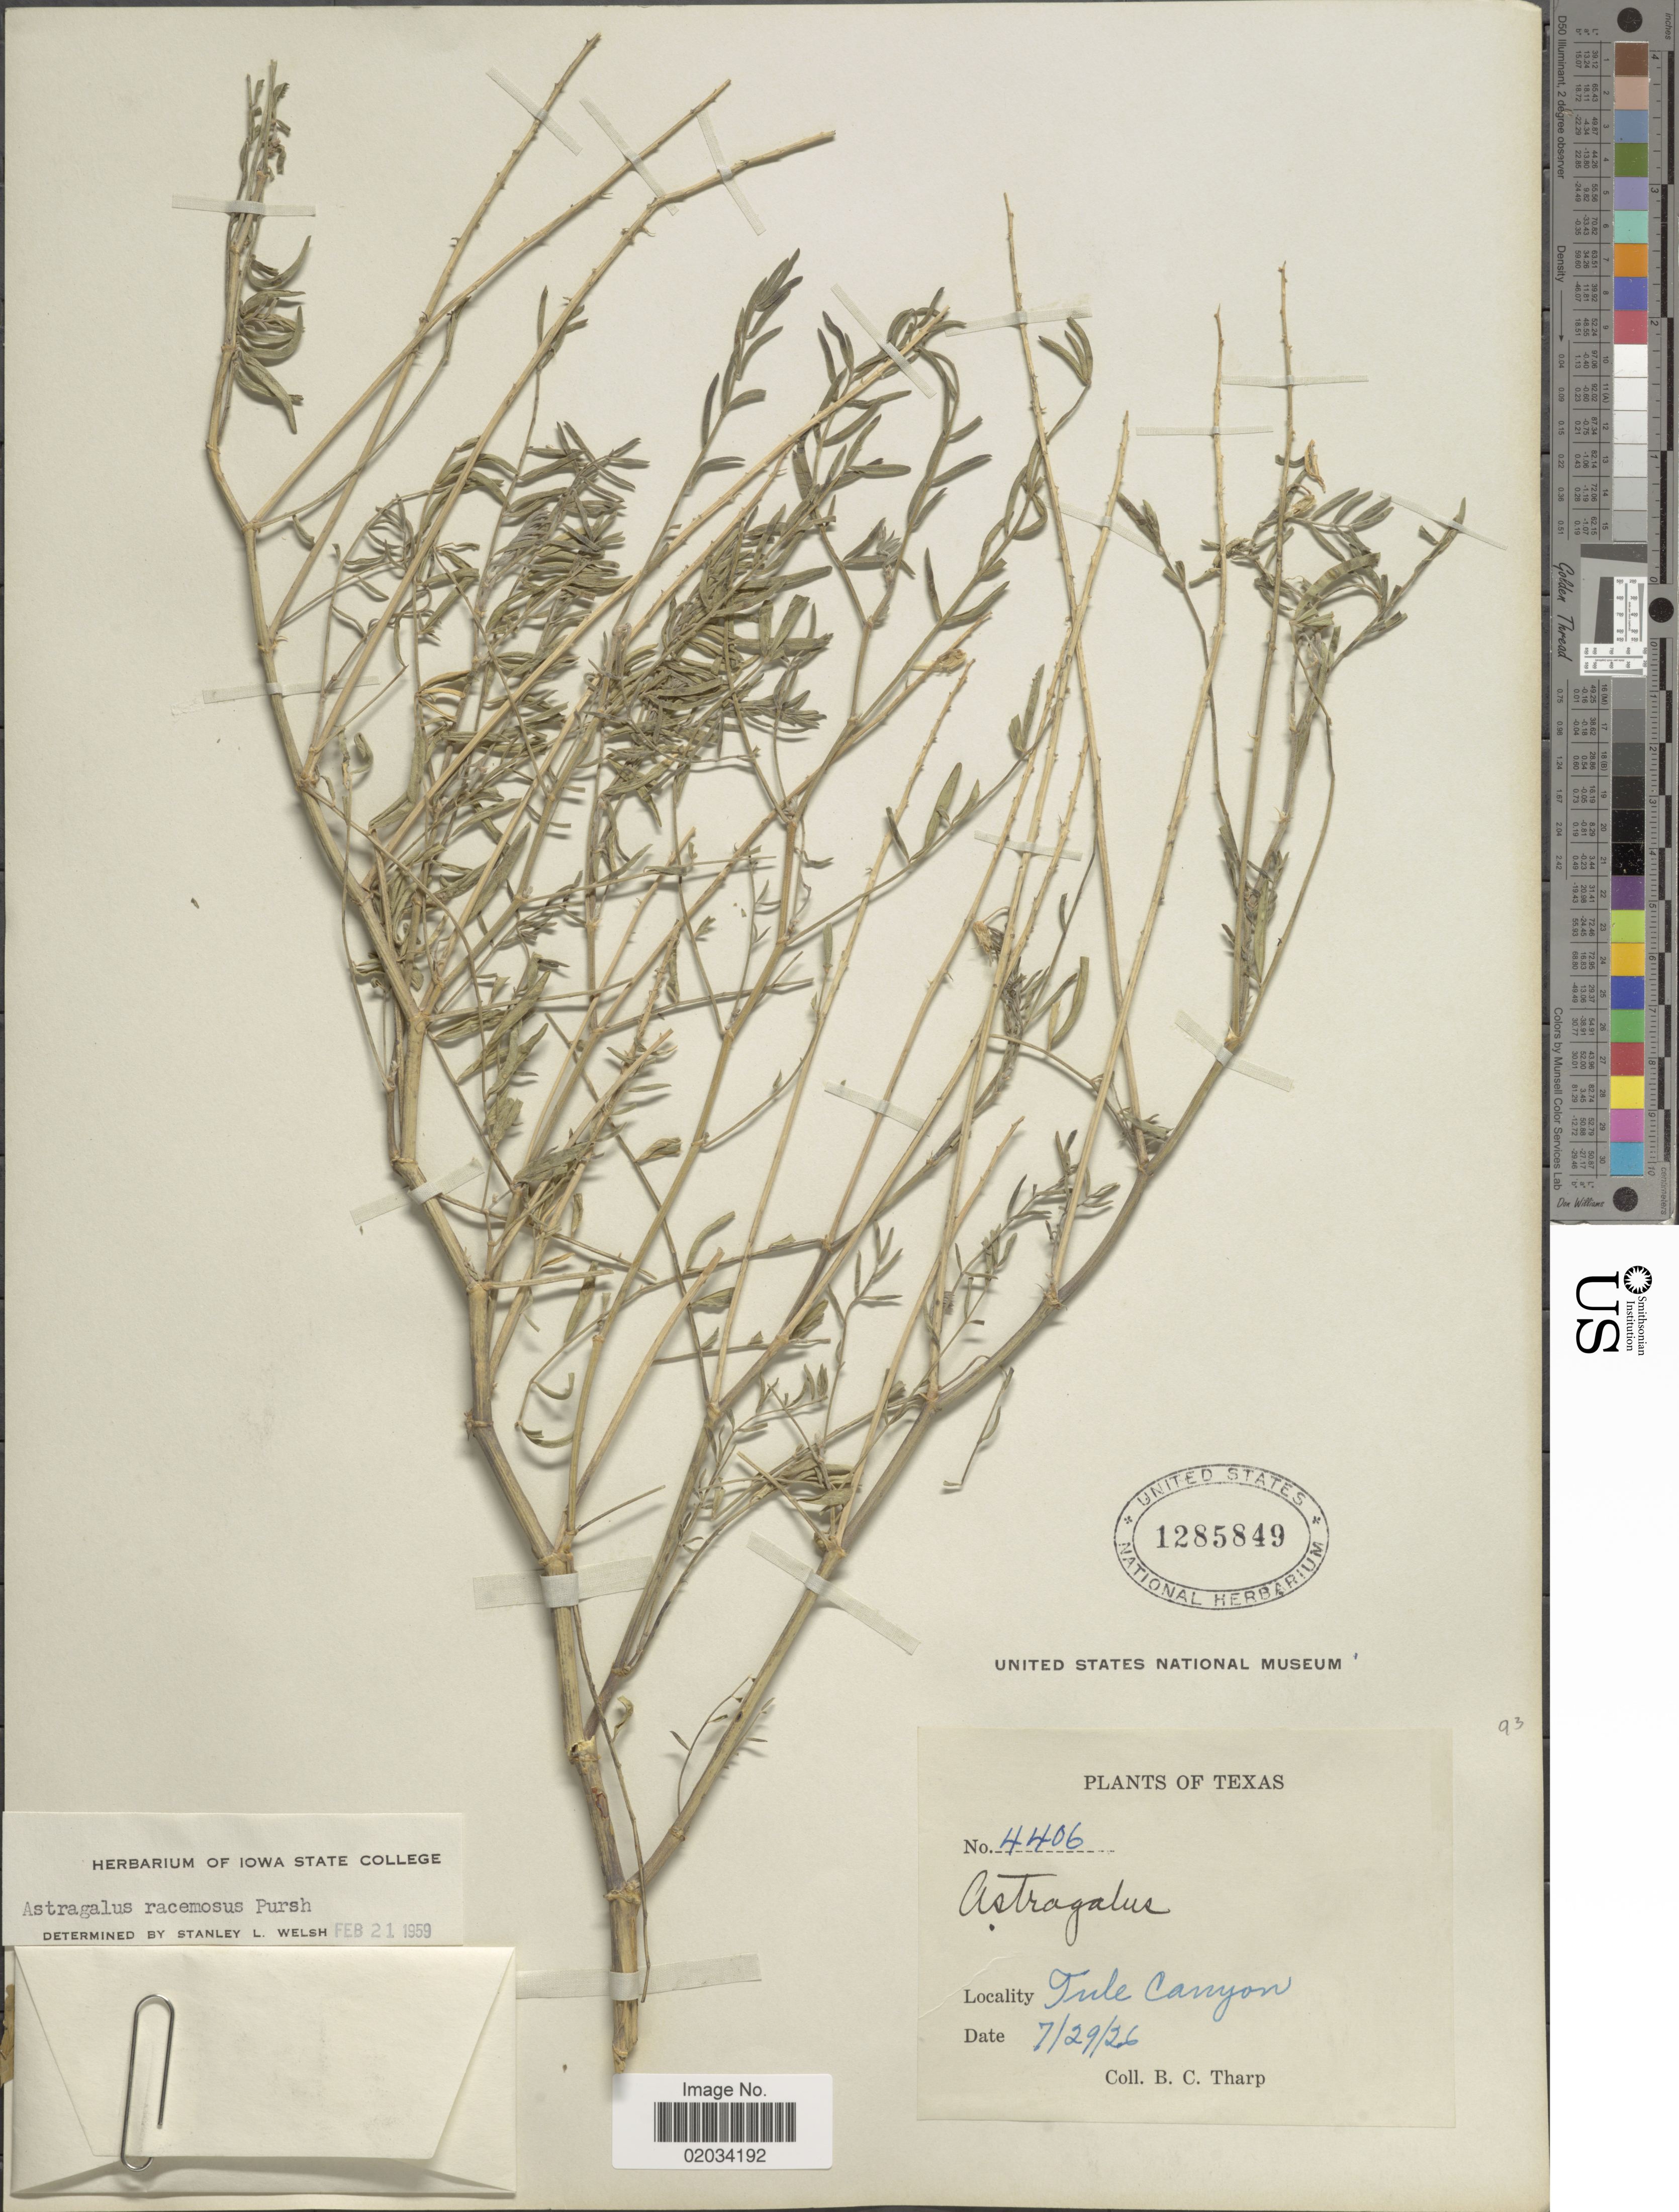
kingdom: Plantae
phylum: Tracheophyta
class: Magnoliopsida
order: Fabales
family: Fabaceae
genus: Astragalus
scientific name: Astragalus racemosus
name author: Pursh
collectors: B. C. Tharp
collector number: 4406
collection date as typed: Transcribed d/m/y: 29/7/26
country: United States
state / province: Texas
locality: Tule Canyon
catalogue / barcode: US 1285849